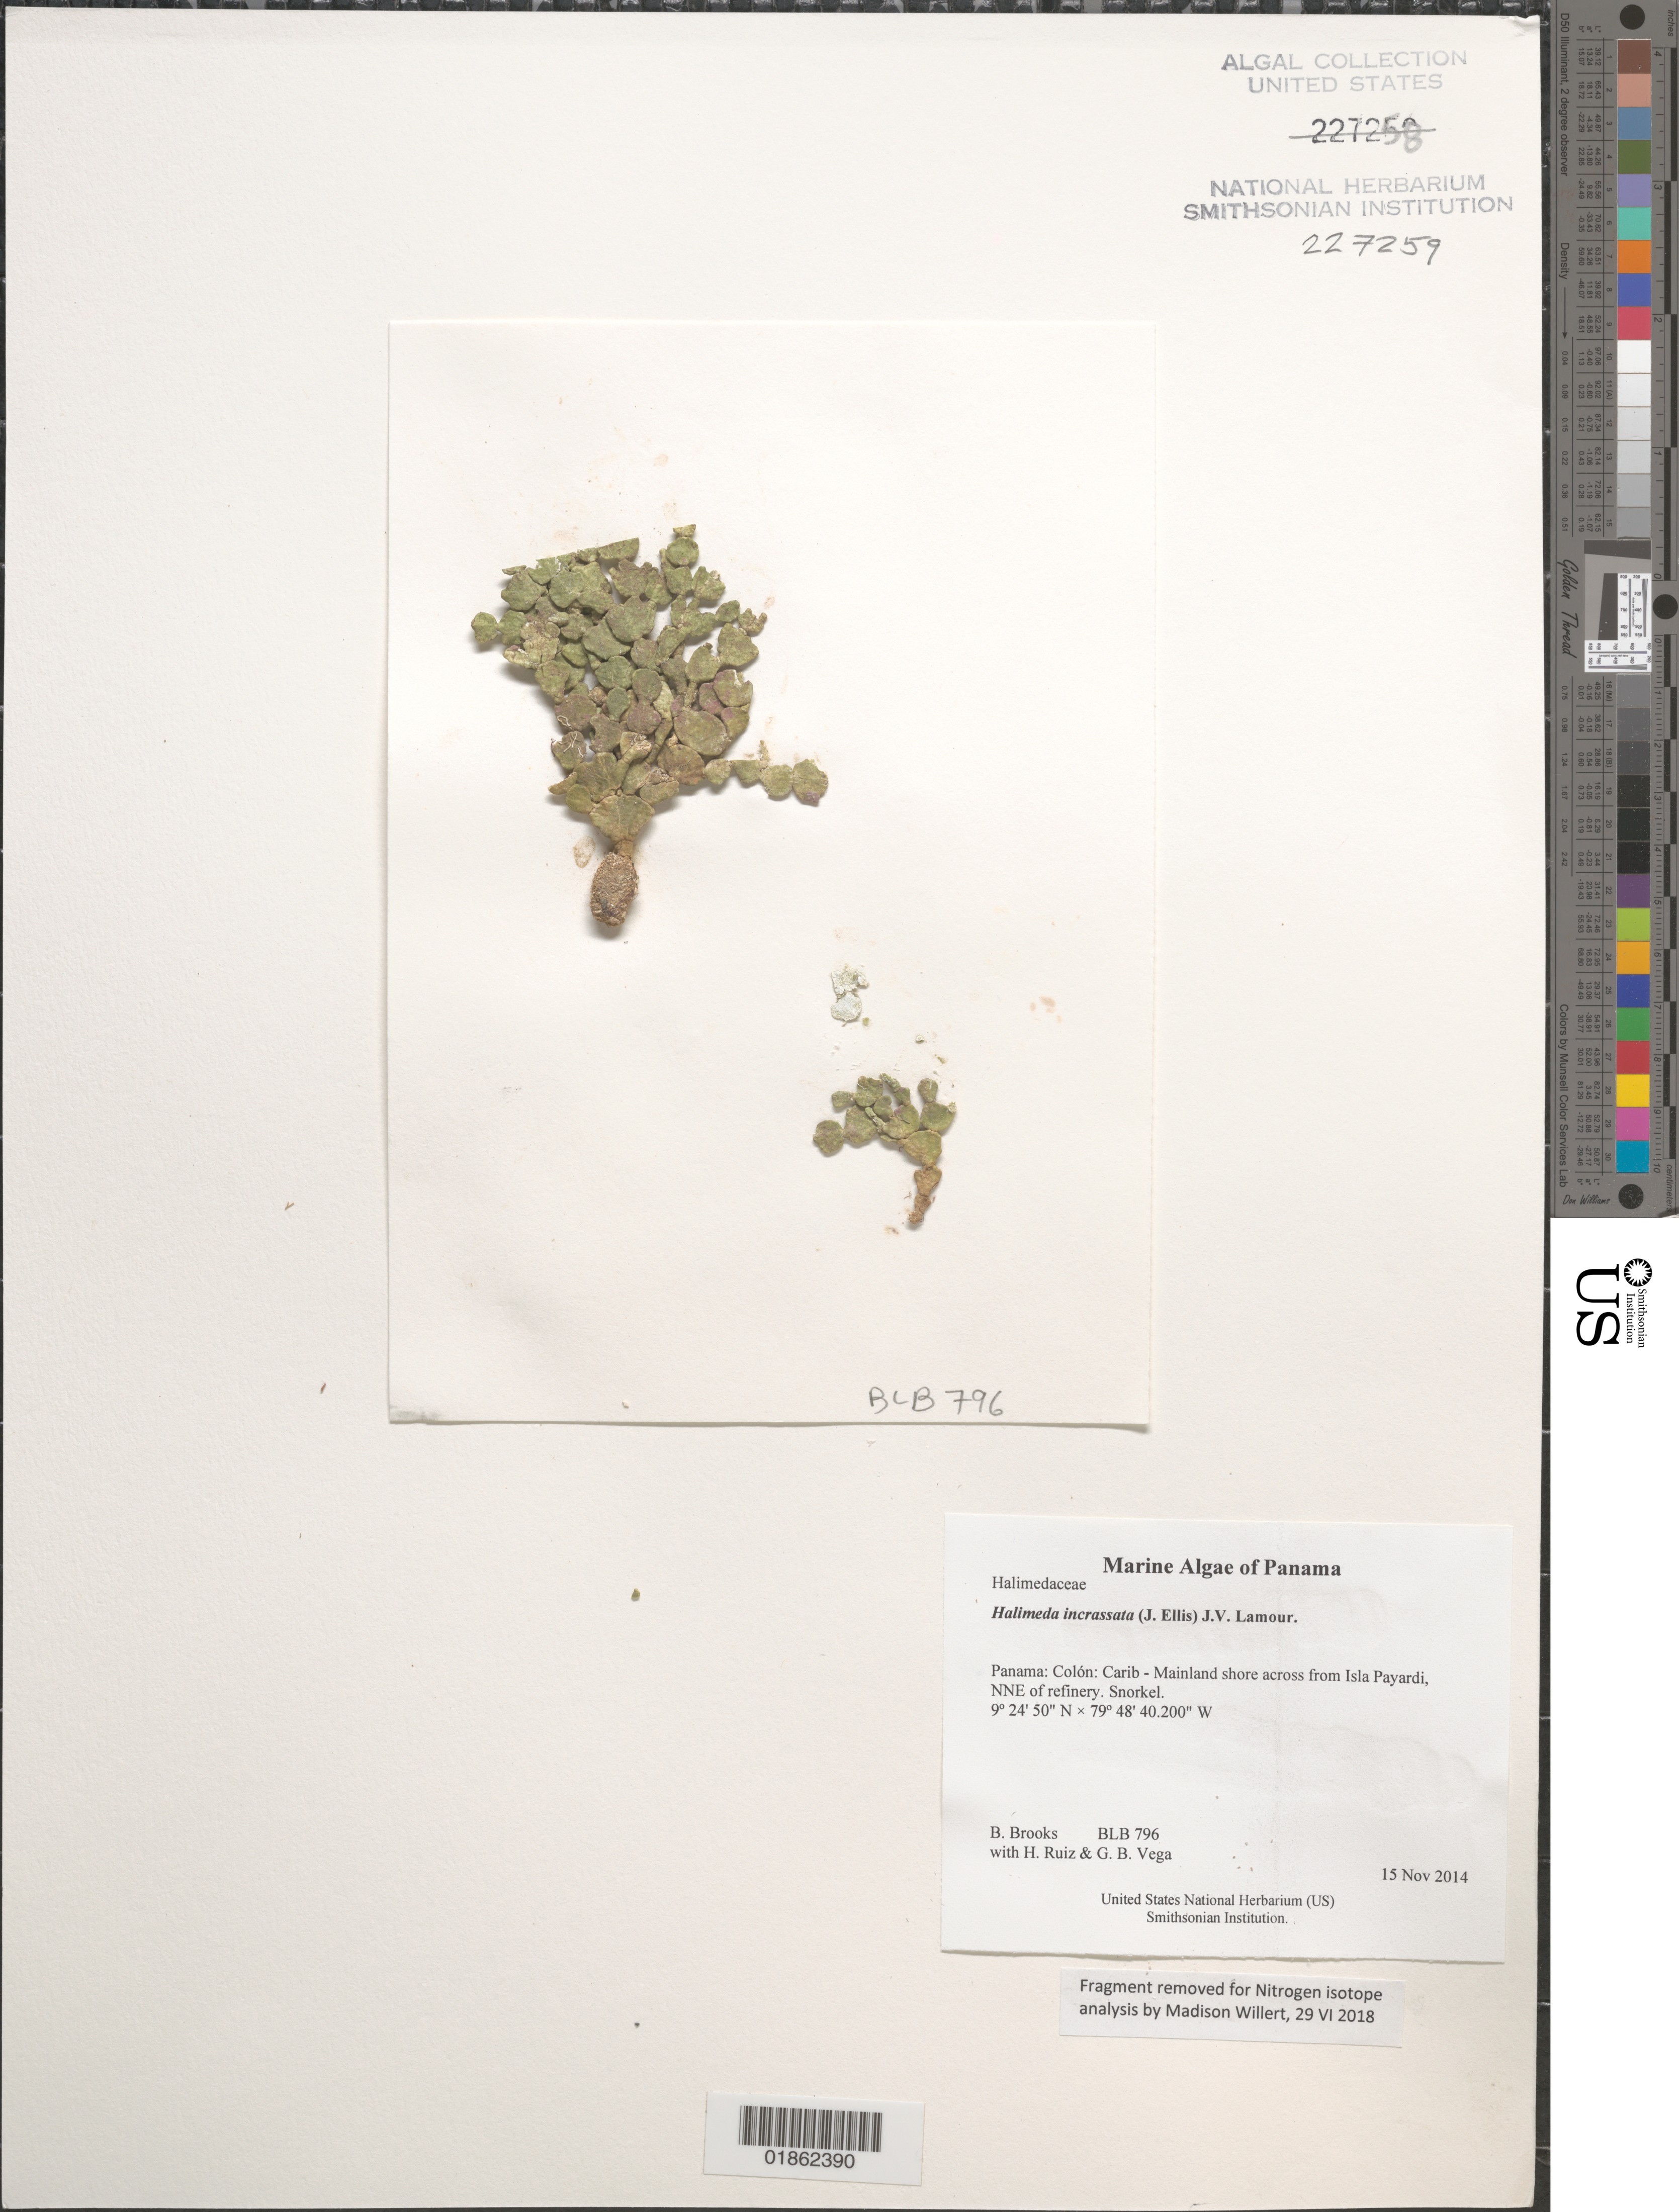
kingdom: Plantae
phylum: Chlorophyta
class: Ulvophyceae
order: Bryopsidales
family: Halimedaceae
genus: Halimeda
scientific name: Halimeda incrassata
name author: (J. Ellis) J.V.Lamouroux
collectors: B. Brooks, H. Ruiz & G. B. Vega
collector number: BLB 796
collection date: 2014-11-15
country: Panama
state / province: Colón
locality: Carib - Mainland shore across from Isla Payardi, NNE of refinery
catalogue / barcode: US 227259